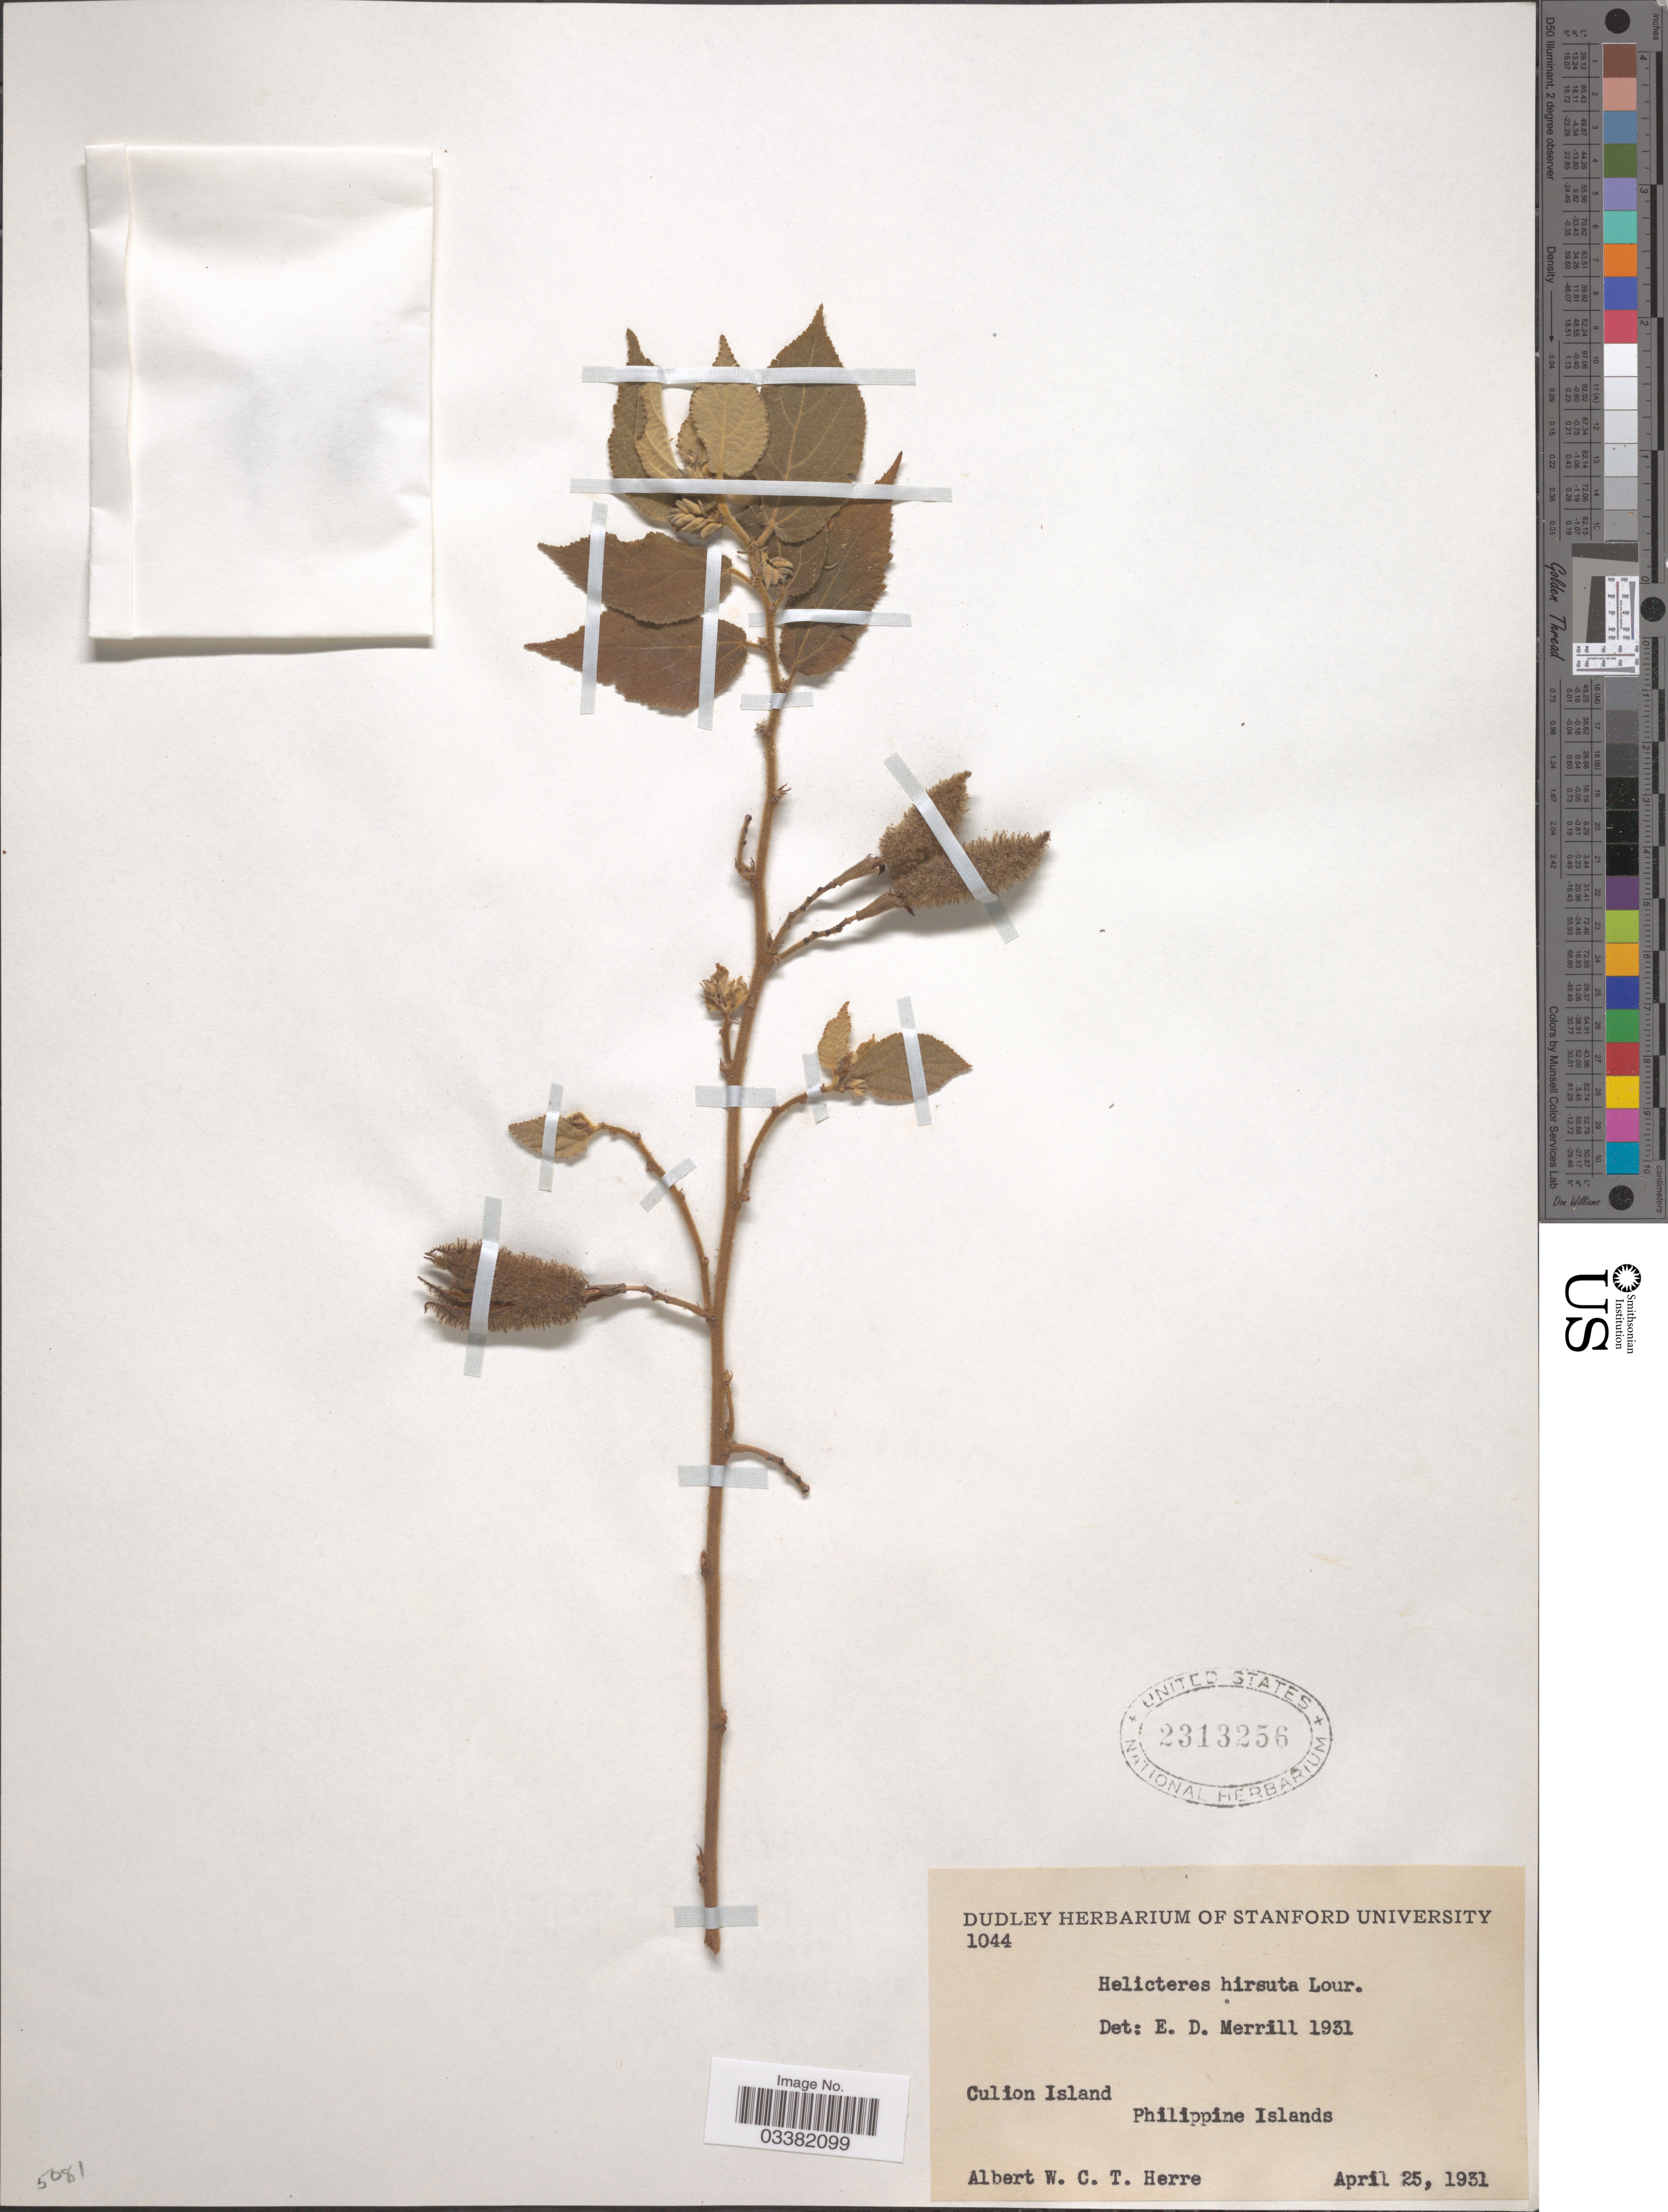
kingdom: Plantae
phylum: Tracheophyta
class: Magnoliopsida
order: Malvales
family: Malvaceae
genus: Helicteres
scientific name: Helicteres hirsuta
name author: Lour.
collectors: A. W. Herre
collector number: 1044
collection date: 1931-04-25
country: Philippines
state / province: Mimaropa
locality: Culion Island. Philippine Islands.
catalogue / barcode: US 2313256